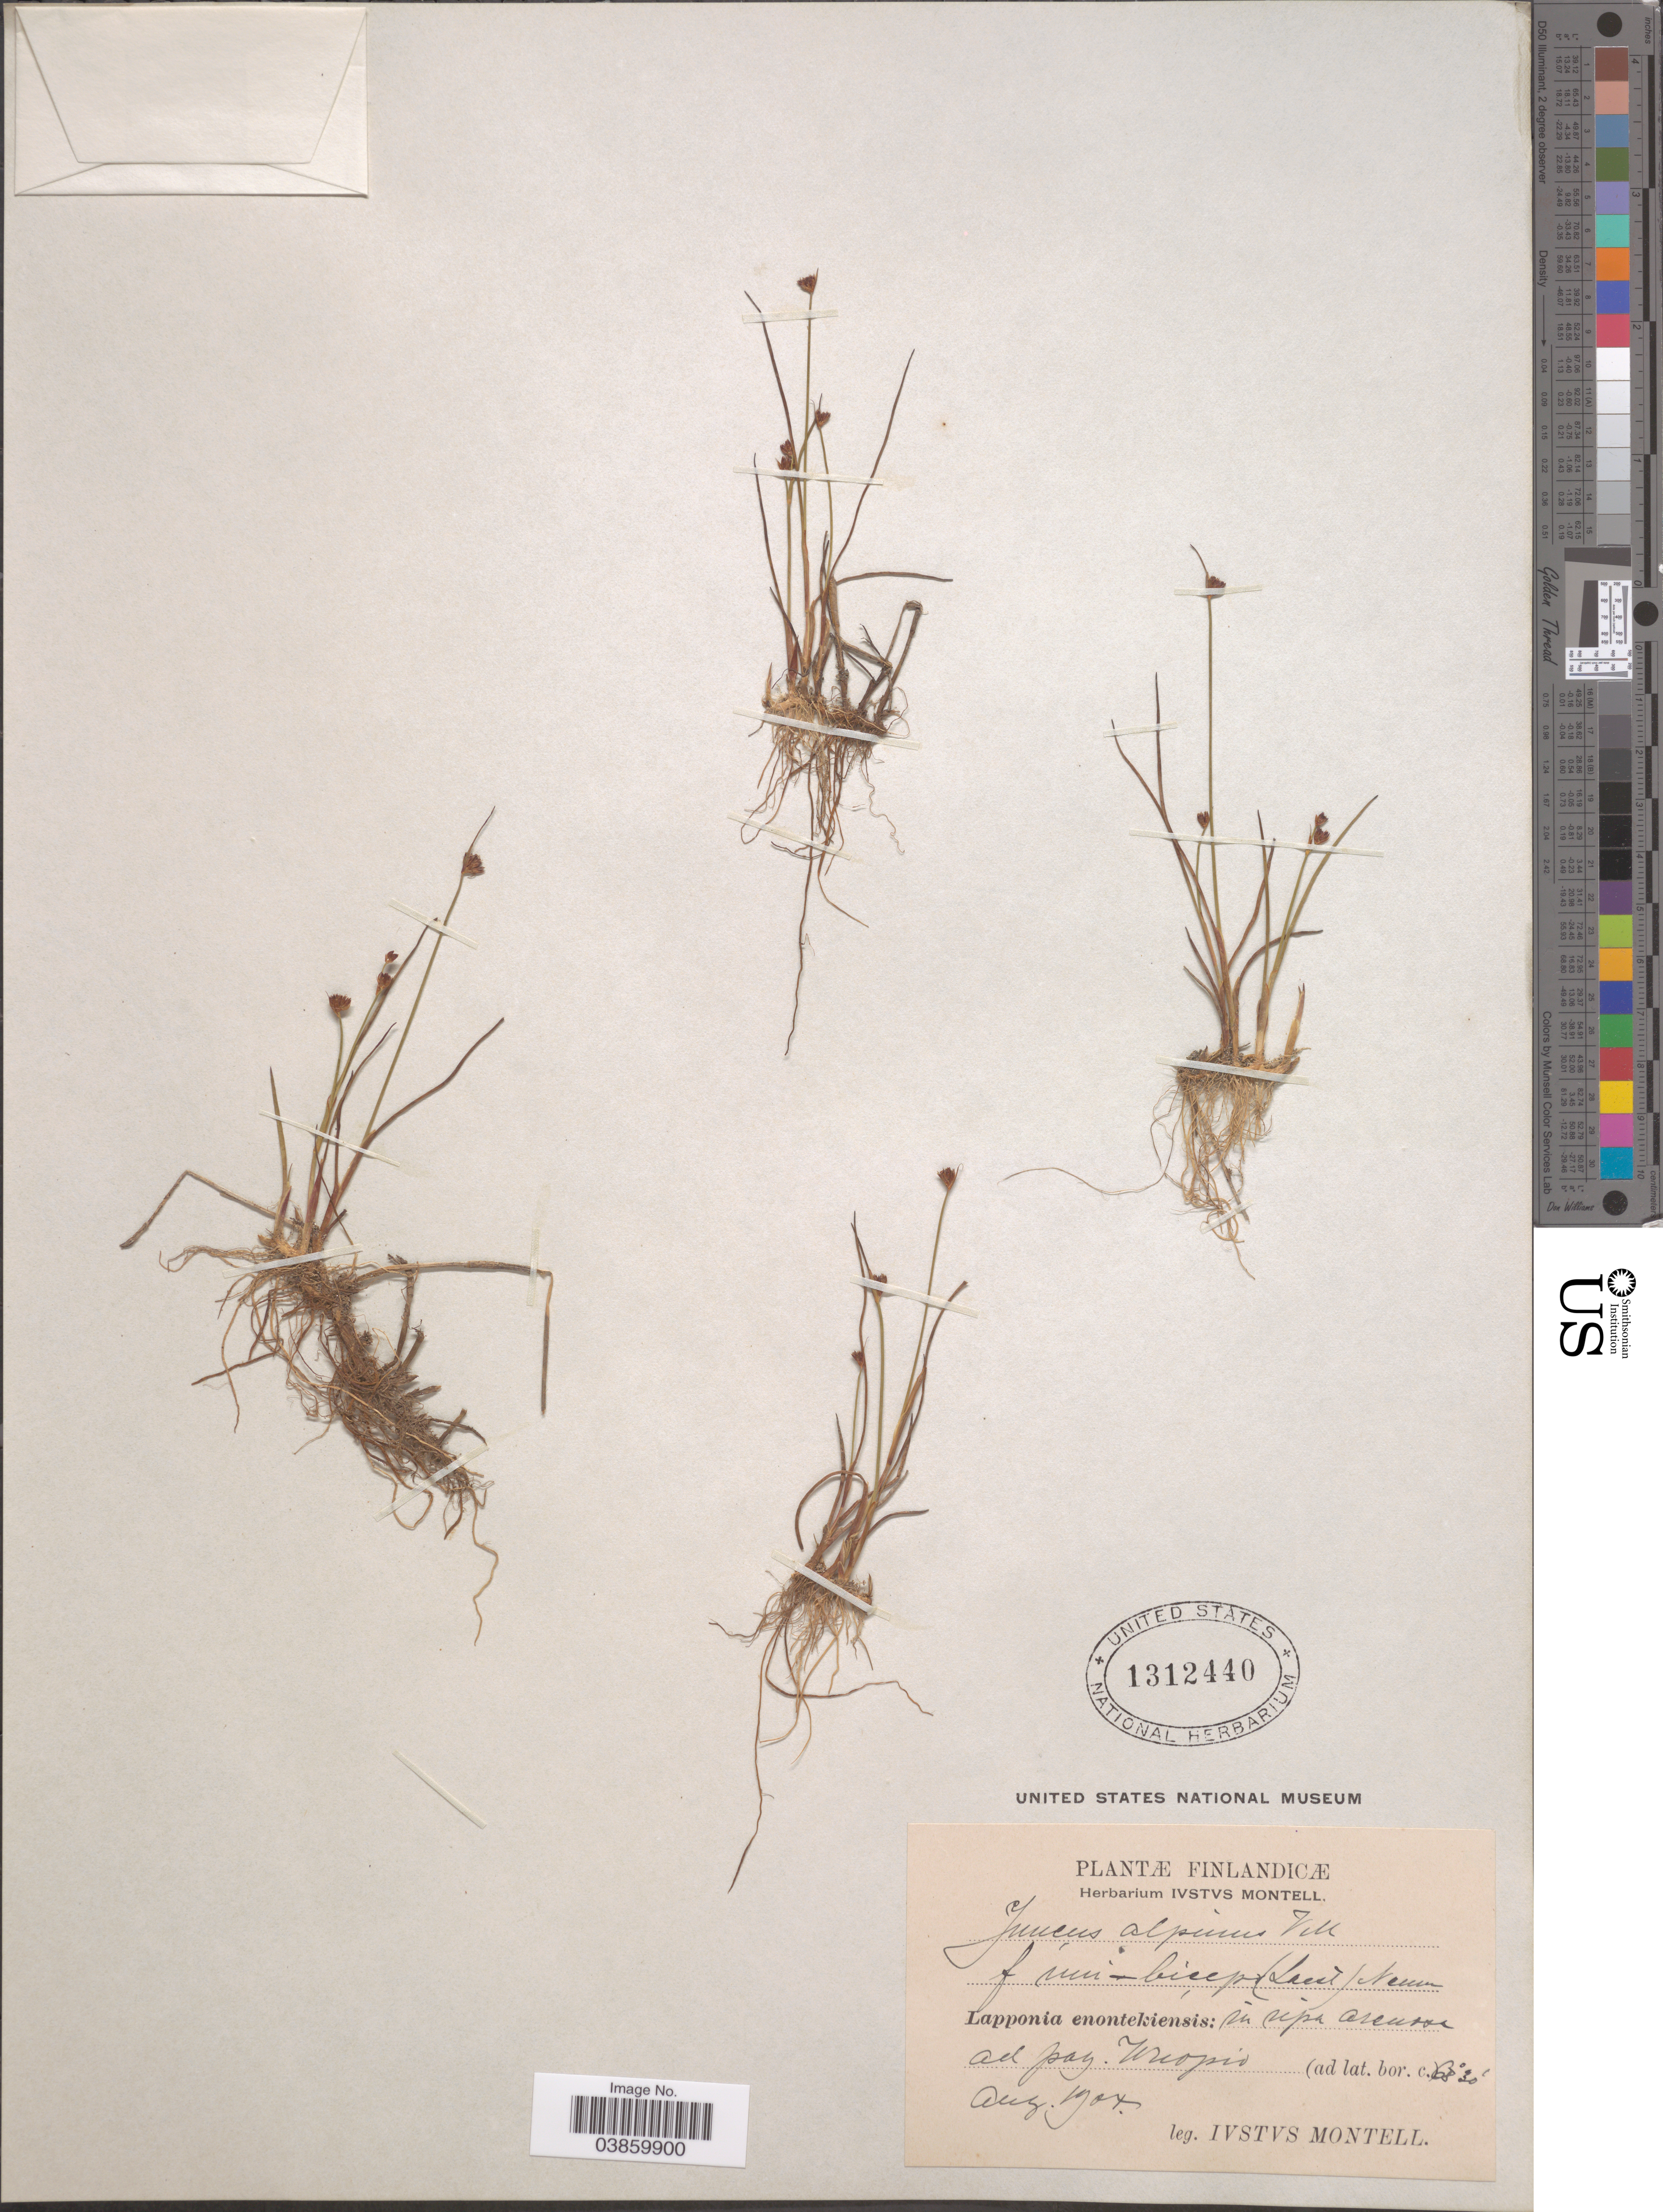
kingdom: Plantae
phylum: Tracheophyta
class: Liliopsida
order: Poales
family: Juncaceae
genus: Juncus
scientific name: Juncus alpinus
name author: Vill.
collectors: I. Montell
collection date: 1904-08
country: Finland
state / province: Lappi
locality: Tunturi-Lappi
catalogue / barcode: US 1312440